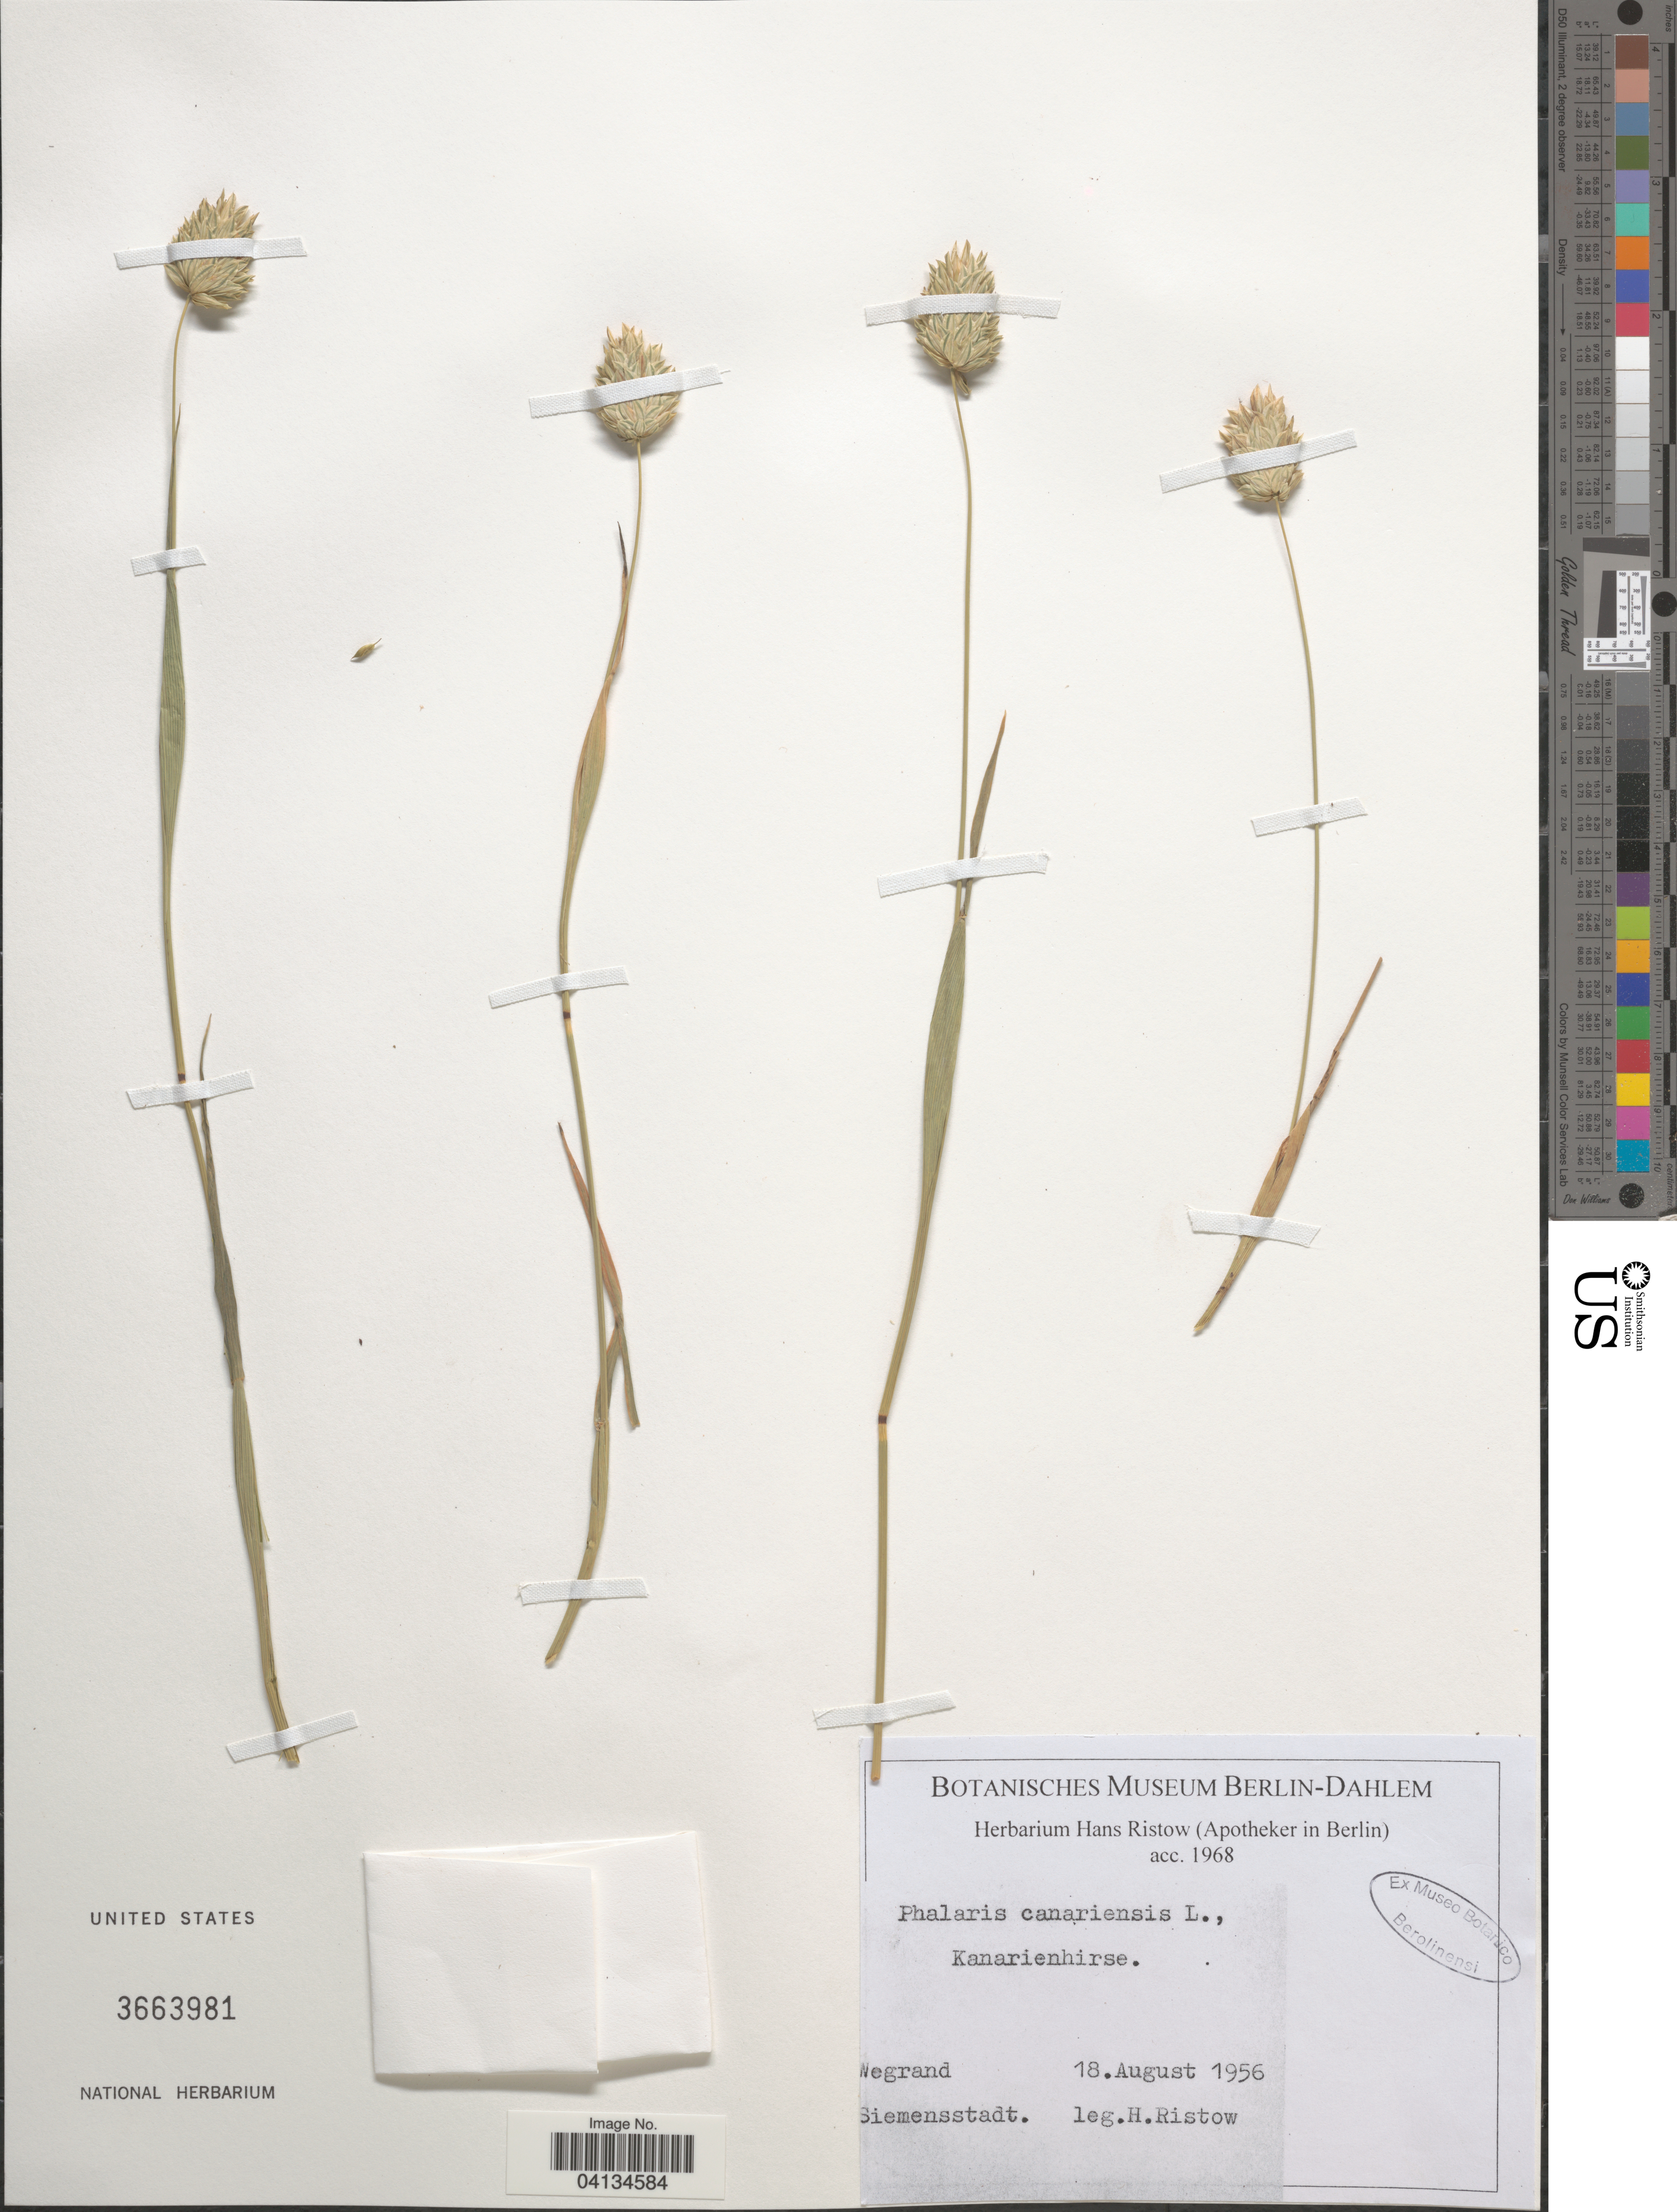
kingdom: Plantae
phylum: Tracheophyta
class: Liliopsida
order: Poales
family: Poaceae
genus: Phalaris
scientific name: Phalaris canariensis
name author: L.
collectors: H. Ristow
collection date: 1956-08-18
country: Germany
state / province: Berlin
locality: Siemensstadt.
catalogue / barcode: US 3663981